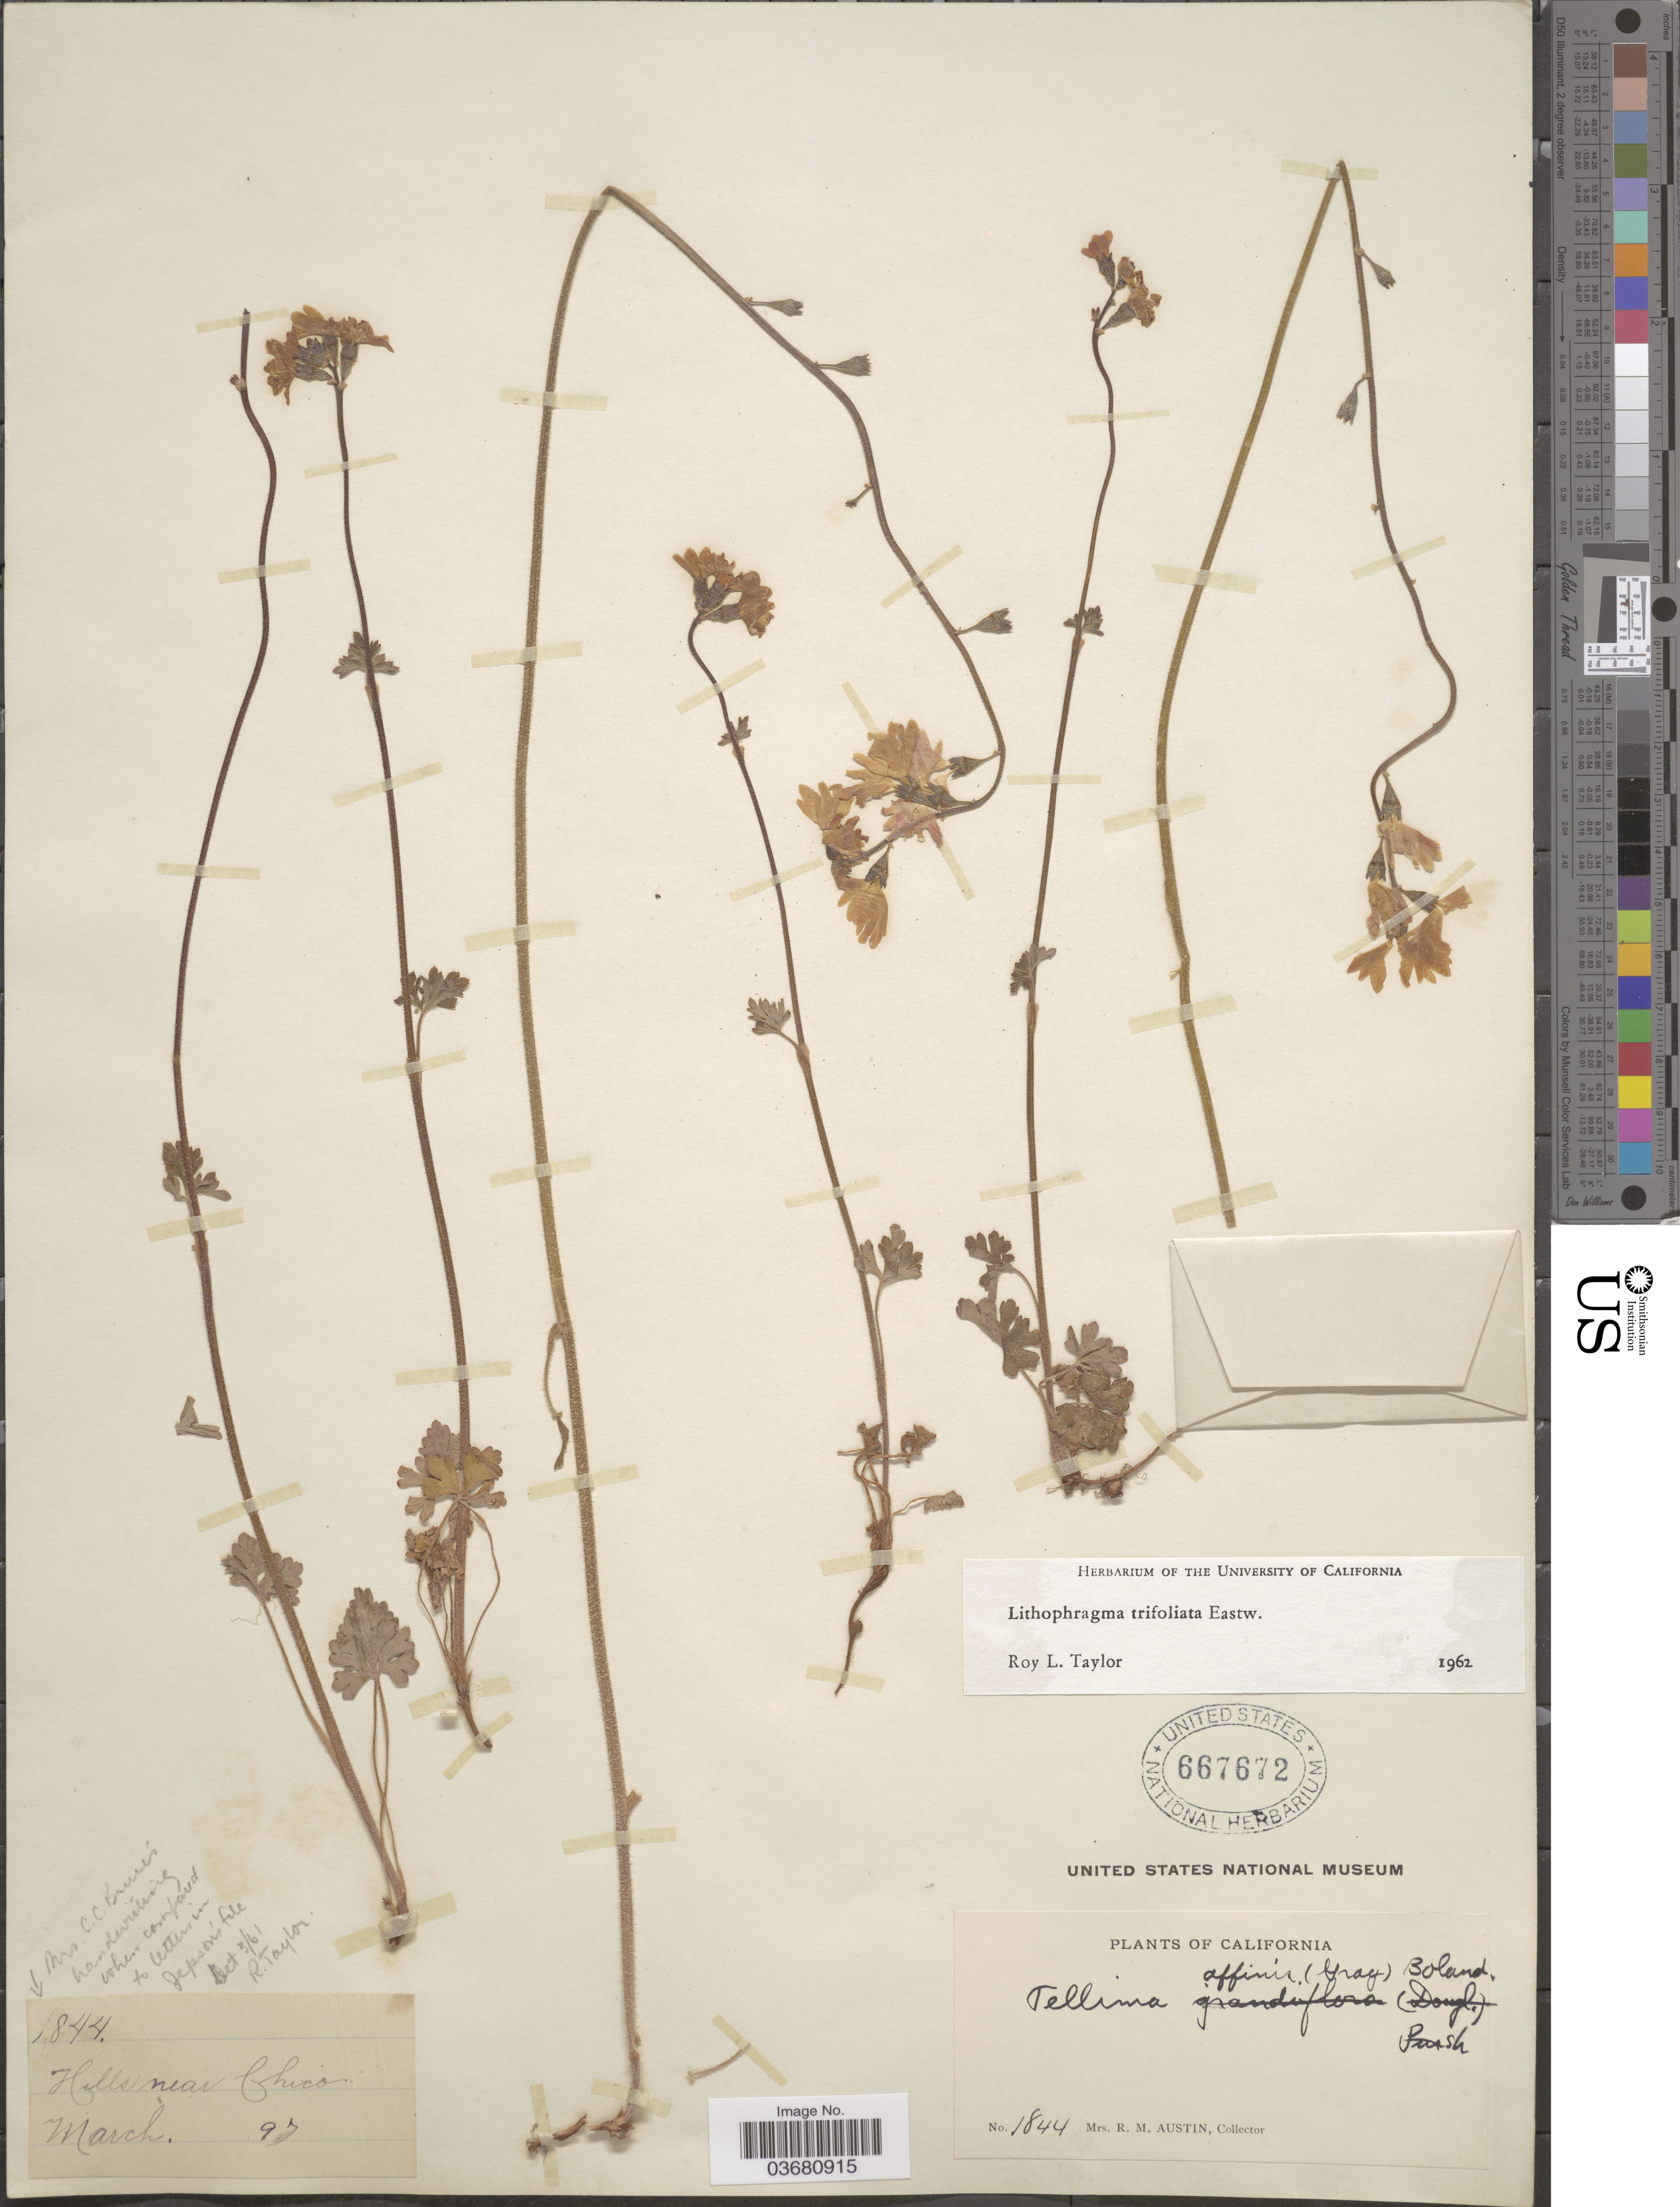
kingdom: Plantae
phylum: Tracheophyta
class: Magnoliopsida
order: Saxifragales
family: Saxifragaceae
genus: Lithophragma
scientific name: Lithophragma trifoliatum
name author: Eastw.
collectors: R. Austin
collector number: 1844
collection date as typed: Transcribed d/m/y: /3/97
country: United States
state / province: California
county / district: Butte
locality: Hills near Chico.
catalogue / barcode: US 667672